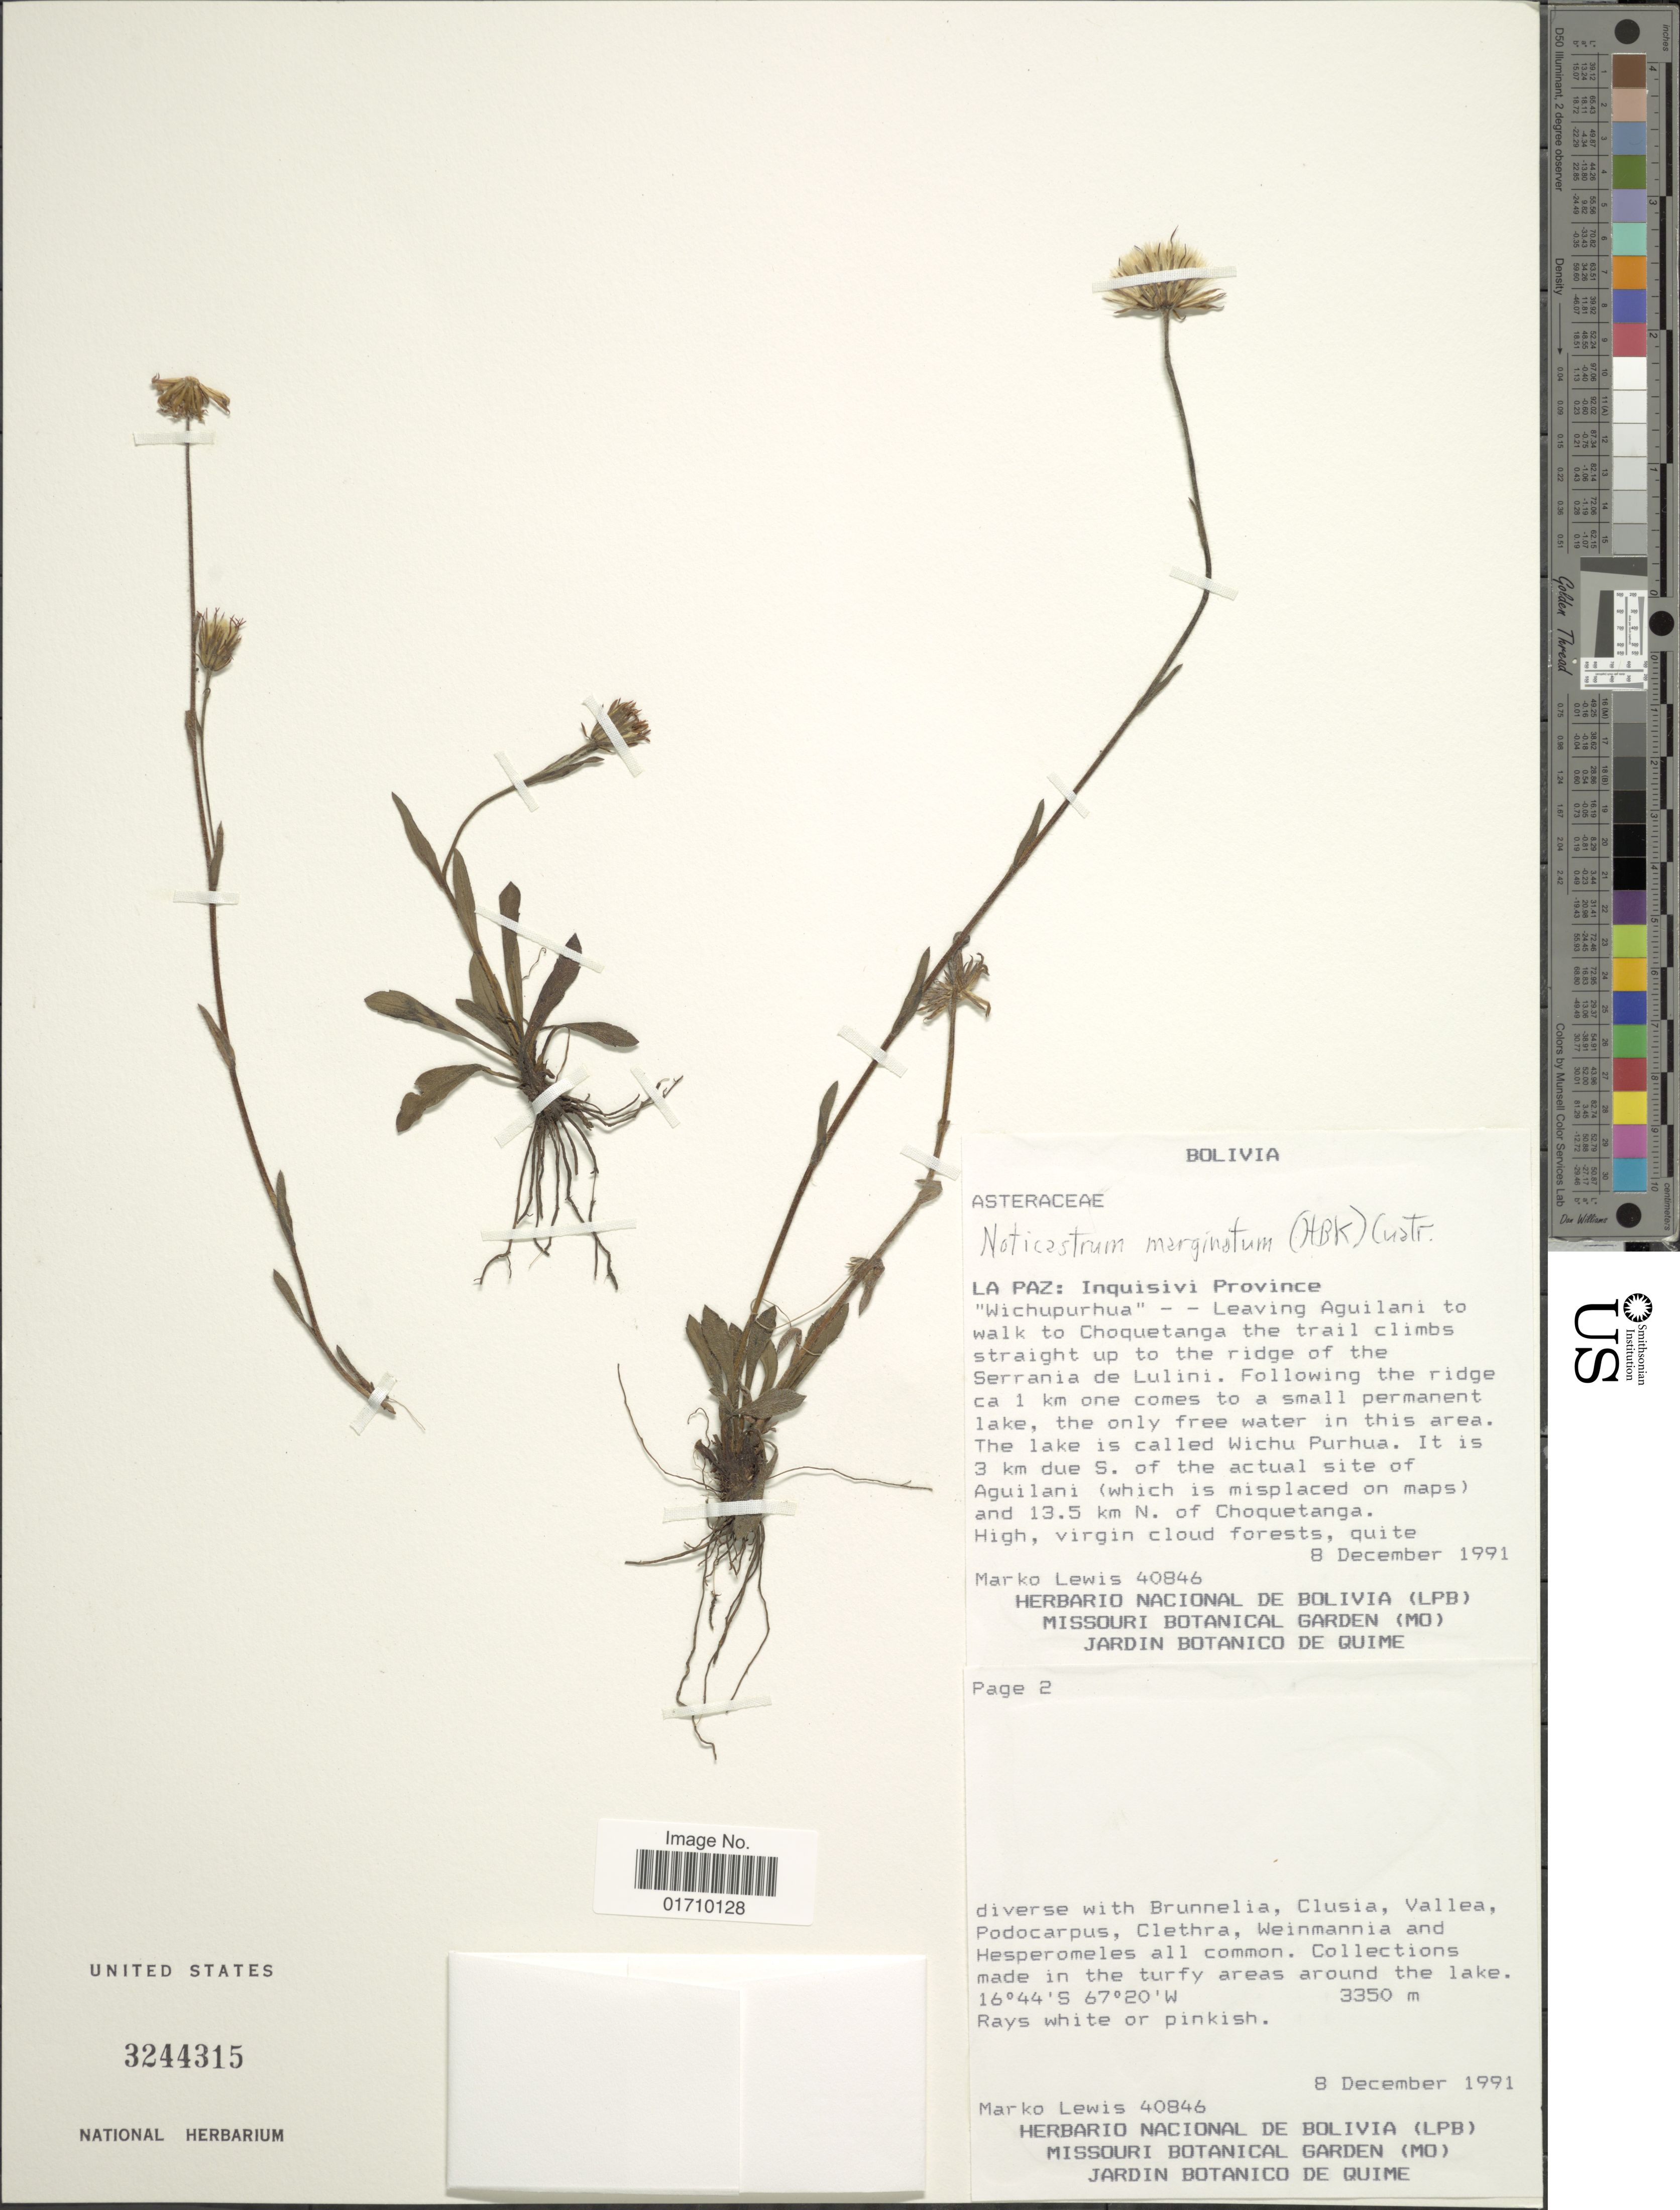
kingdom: Plantae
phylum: Tracheophyta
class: Magnoliopsida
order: Asterales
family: Asteraceae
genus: Noticastrum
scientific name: Noticastrum marginatum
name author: (Kunth) Cuatrec.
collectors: M. A. Lewis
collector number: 40846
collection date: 1991-12-08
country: Bolivia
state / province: La Paz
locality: Inquisiva Province, Wichupurhua, leaving Aguilani to walk to Choquetanga the trail climbs straight uo to the ridge of the Serrania de Lulini, ca 1 km one comes to a small permanent lake, Wichu Purhua, 3 km due S of the actual site of Aguilaniand 13.5 km N of Choquetanga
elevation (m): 3350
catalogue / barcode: US 3244315